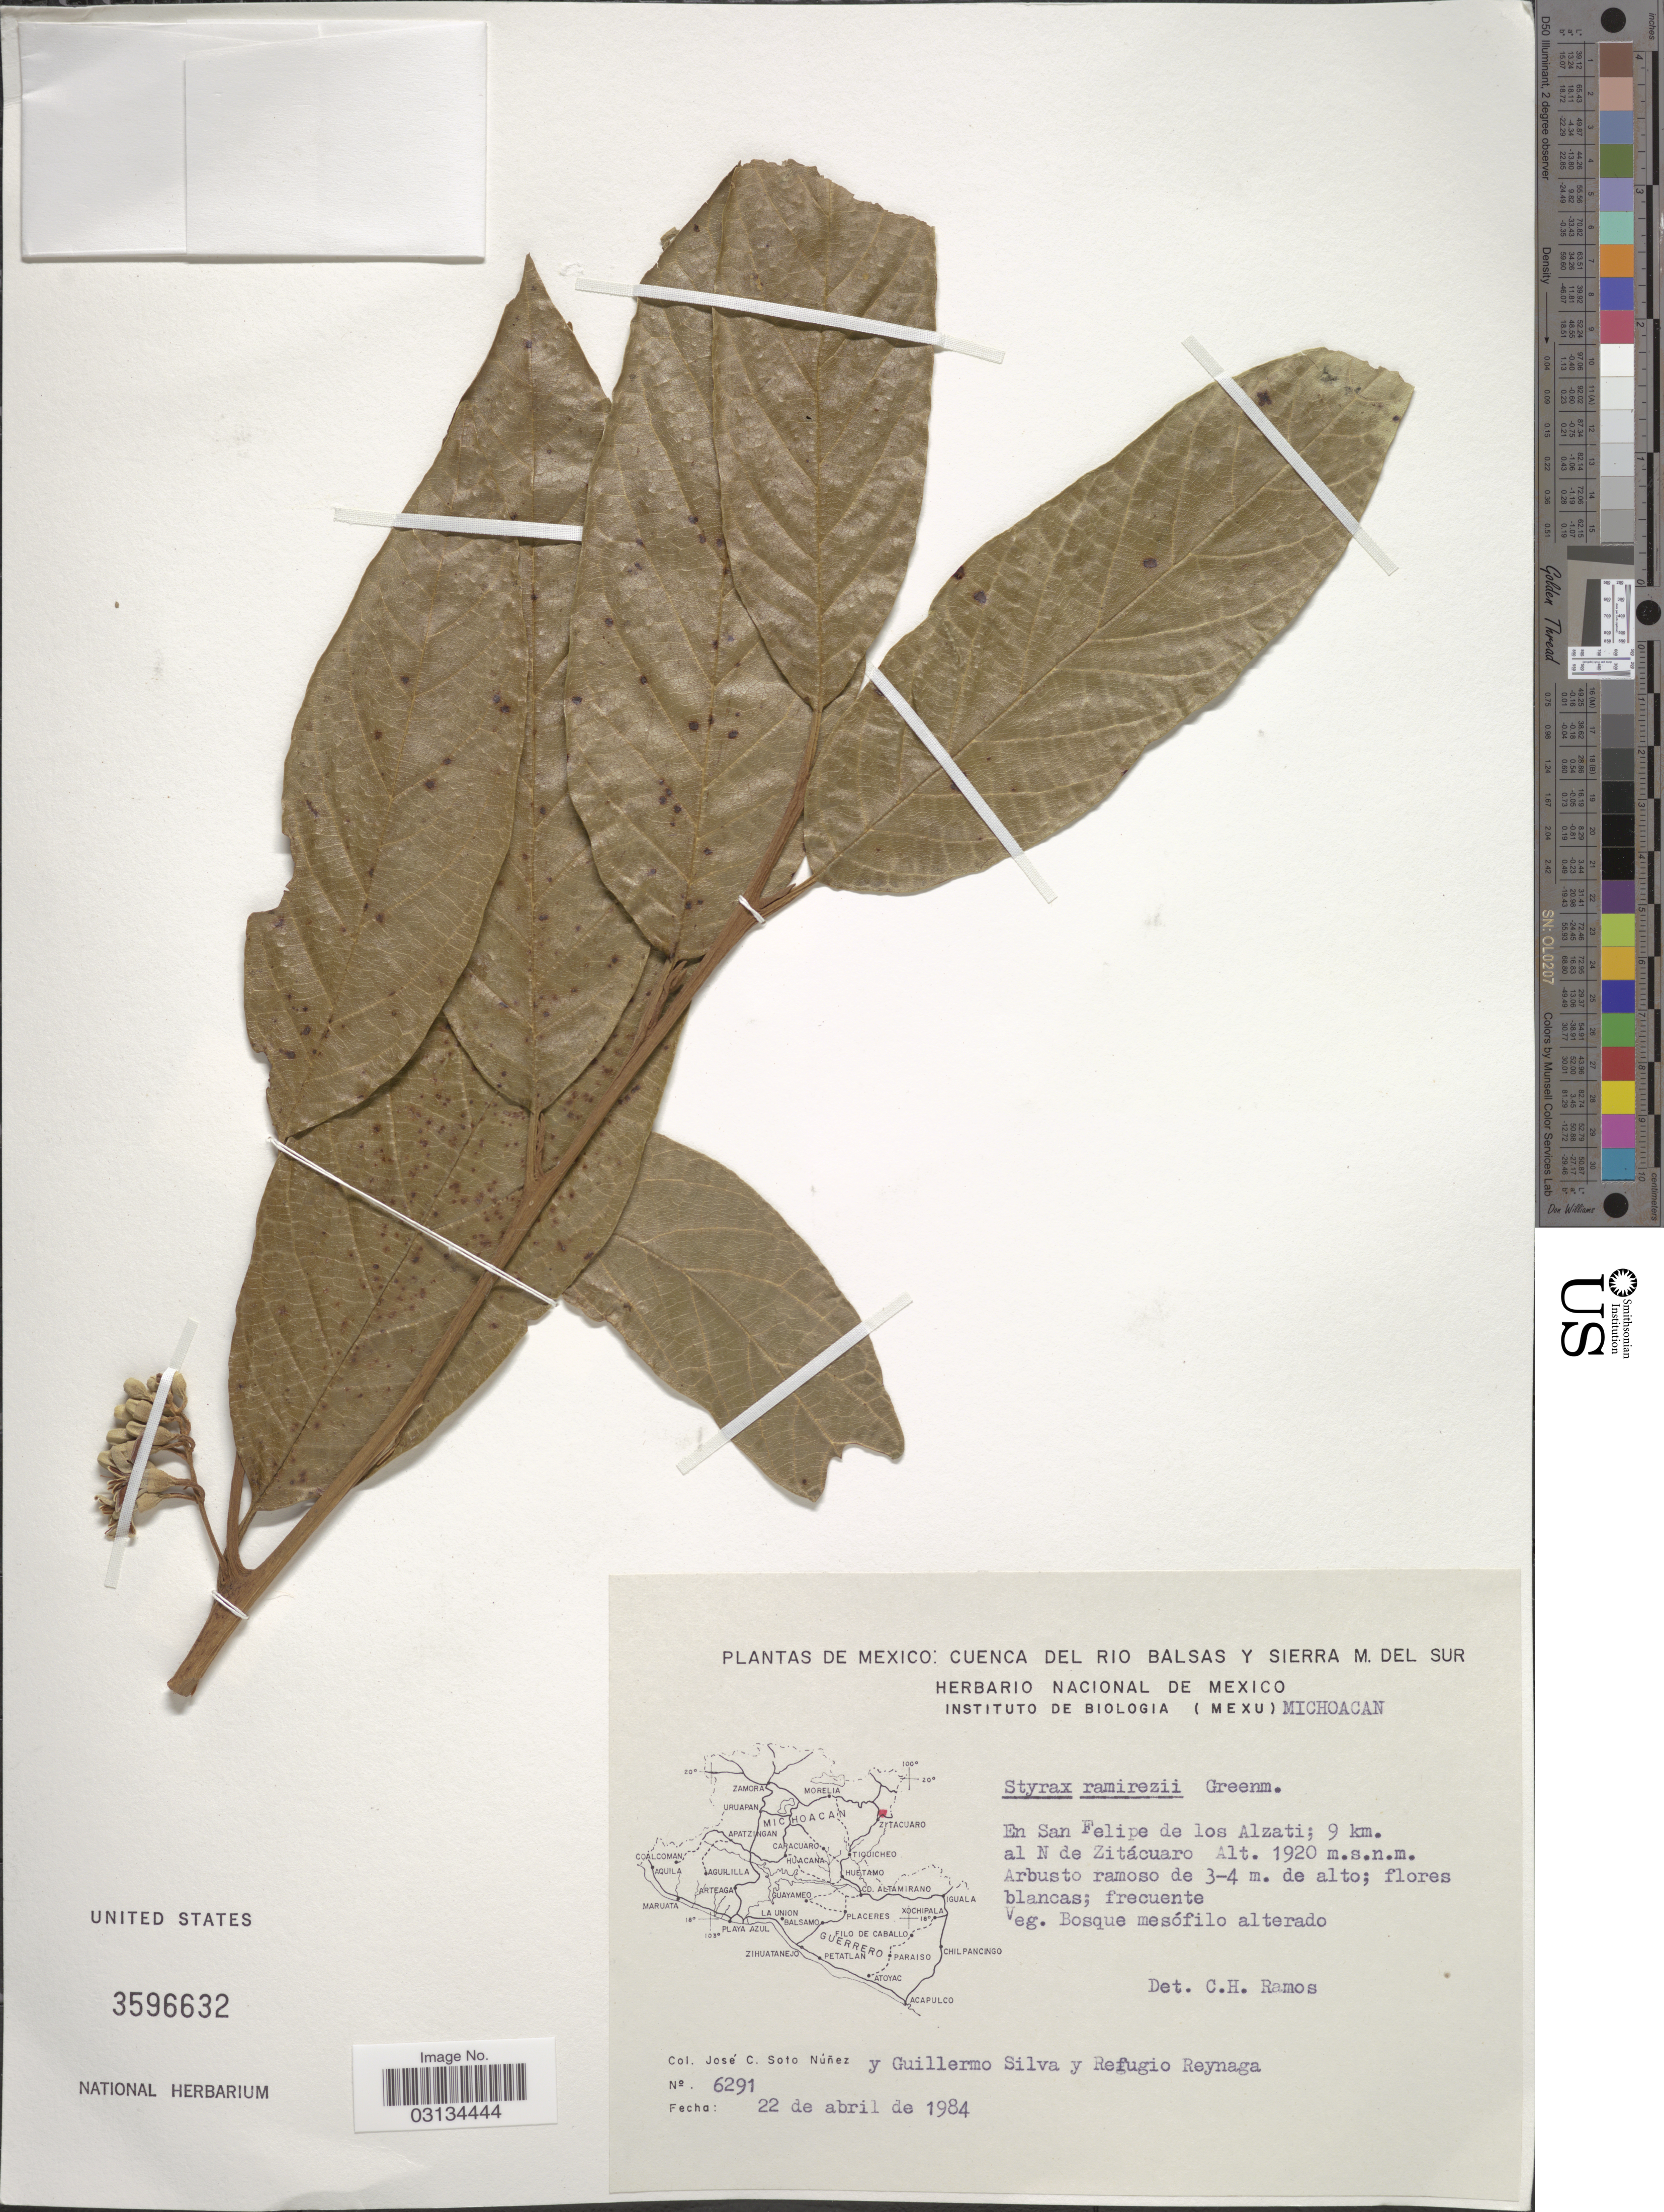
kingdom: Plantae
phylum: Tracheophyta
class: Magnoliopsida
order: Ericales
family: Styracaceae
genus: Styrax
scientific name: Styrax ramirezii var. ramirezii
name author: Greenm.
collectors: J. Soto, G. Silva & R. Reynaga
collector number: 6291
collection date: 1984-04-22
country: Mexico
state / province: Michoacán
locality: En San Felipe de los Alzati; 9 km. al N de Zitácuaro.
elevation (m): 1920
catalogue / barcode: US 3596632